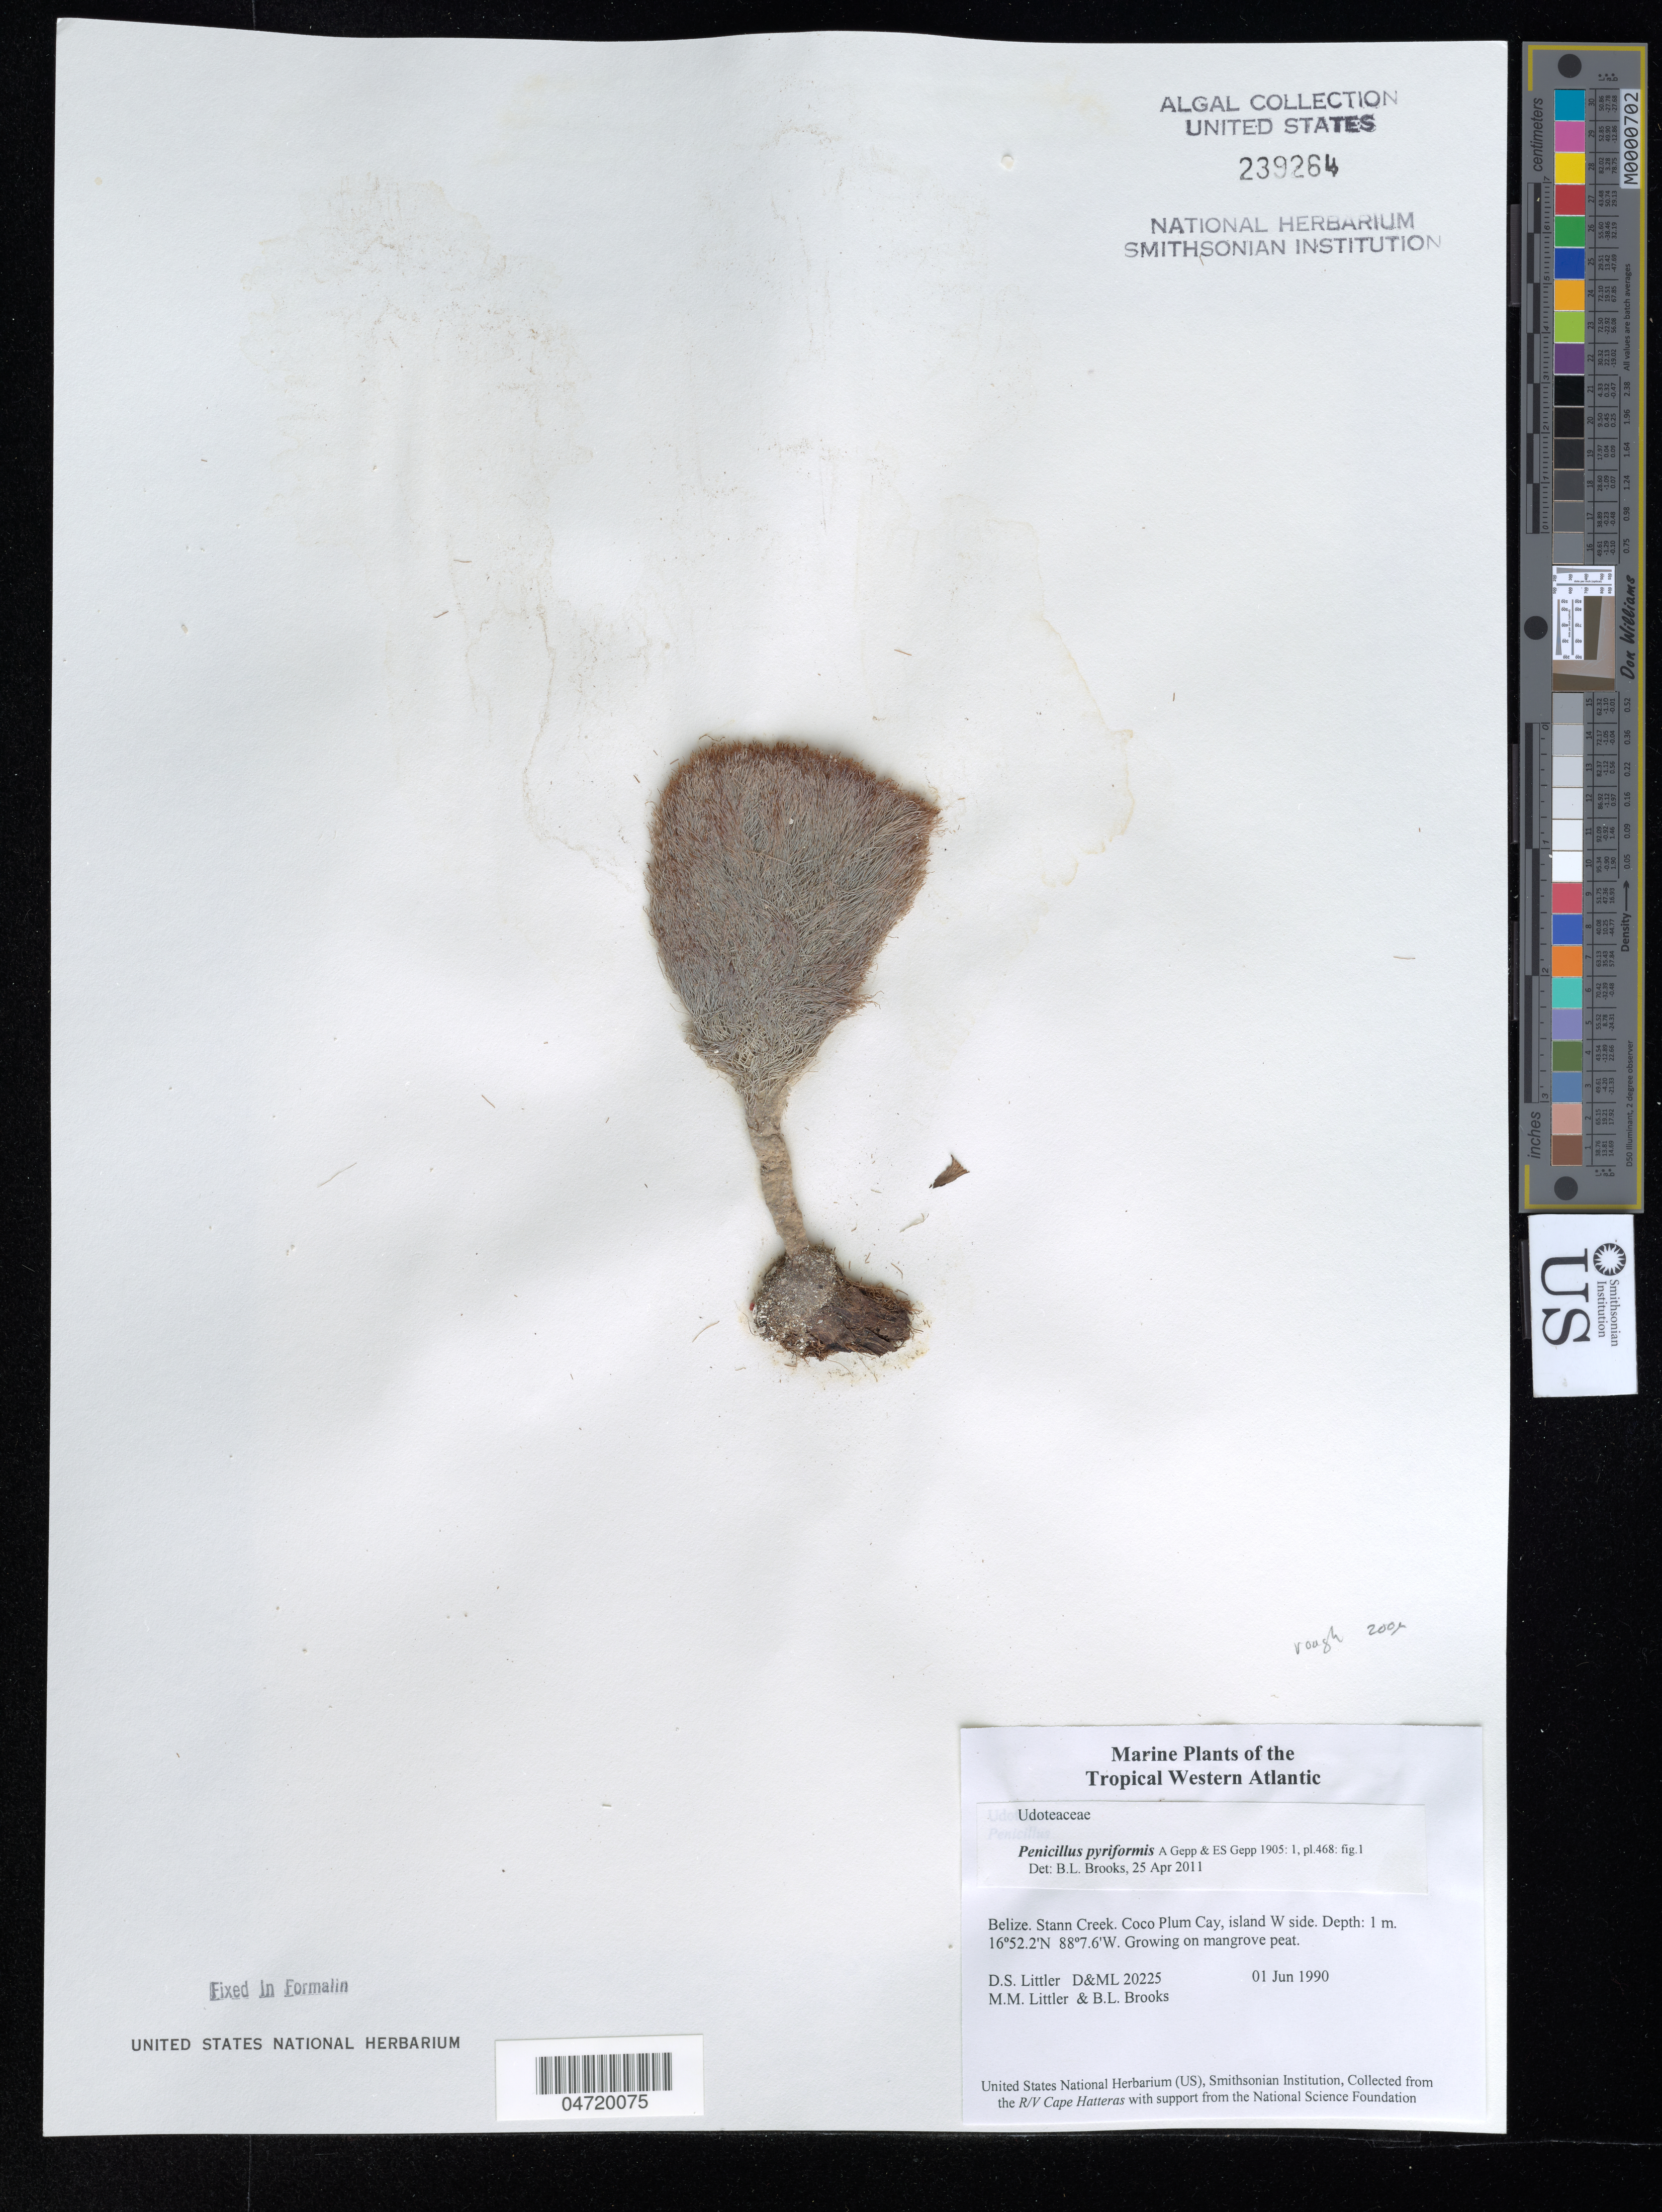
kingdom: Plantae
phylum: Chlorophyta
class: Ulvophyceae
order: Bryopsidales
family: Udoteaceae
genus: Penicillus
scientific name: Penicillus pyriformis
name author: A. Gepp & E. Gepp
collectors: D. S. Littler, M. M. Littler & B. Brooks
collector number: D&ML 20225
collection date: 1990-06-01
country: Belize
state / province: Stann Creek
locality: The Tropical Western Atlantic. Coco Plum Cay, island W side.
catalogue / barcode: US 239264